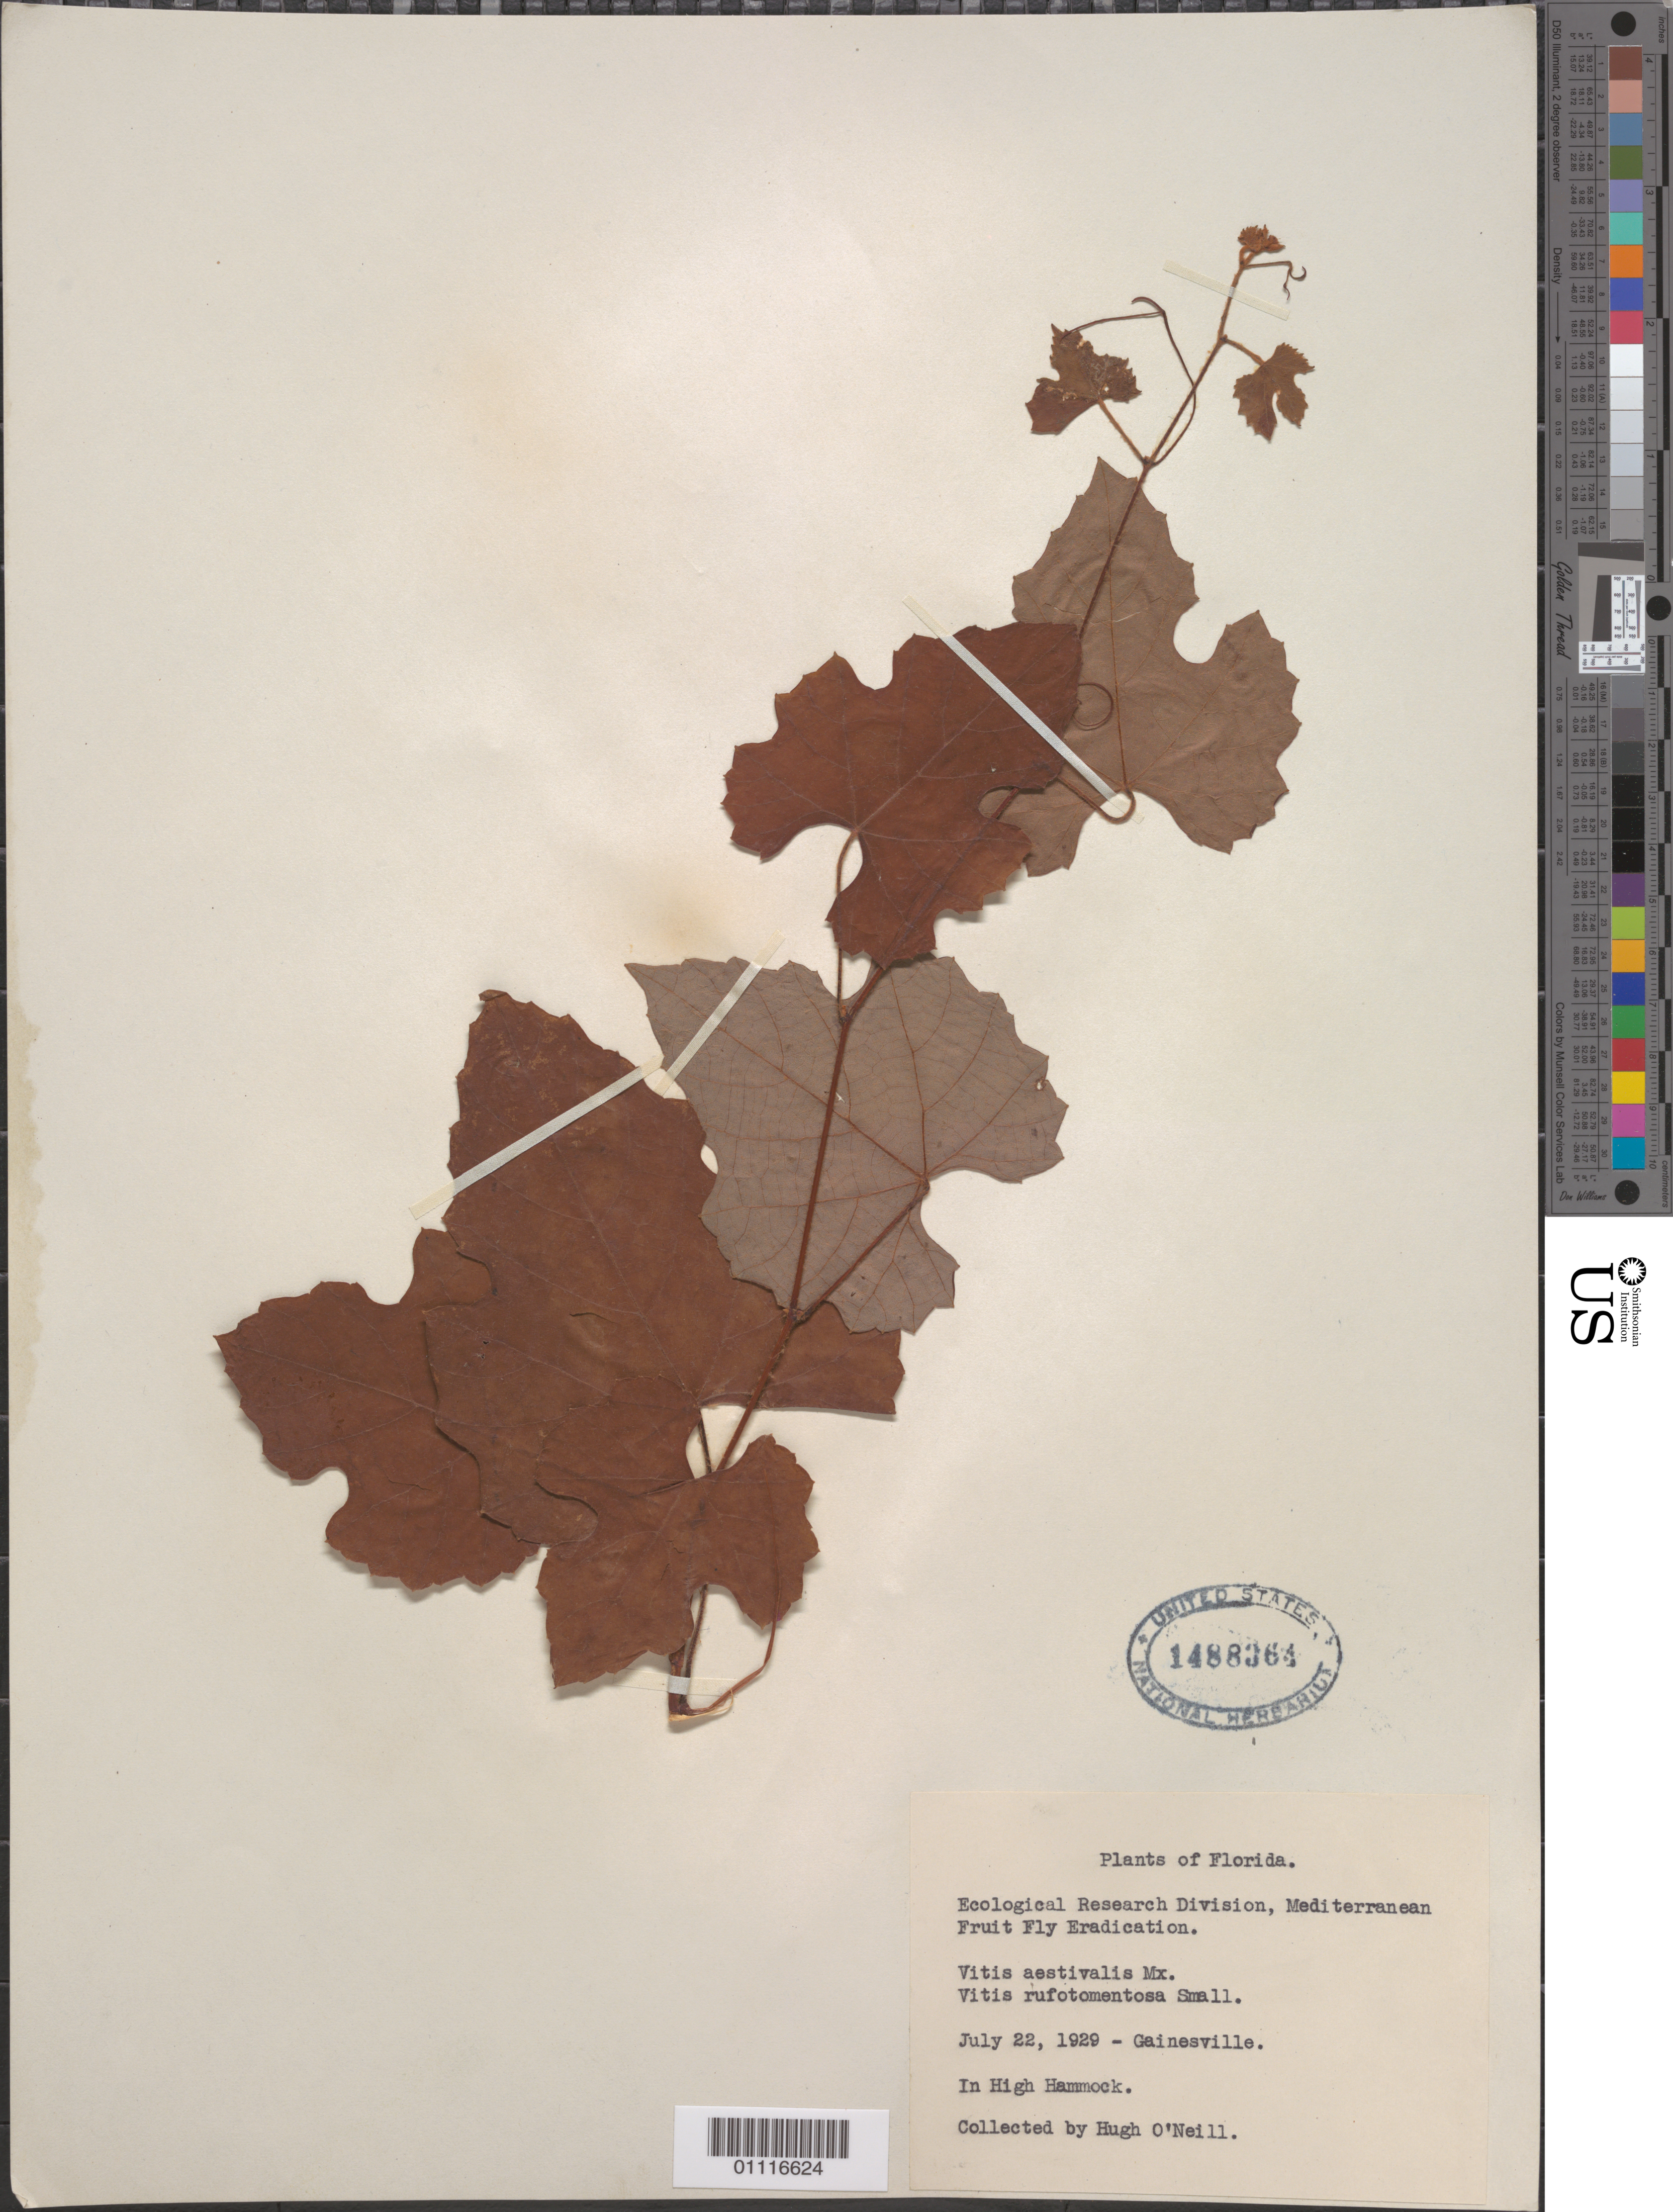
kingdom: Plantae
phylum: Tracheophyta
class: Magnoliopsida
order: Vitales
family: Vitaceae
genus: Vitis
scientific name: Vitis aestivalis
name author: Michx.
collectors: H. O'Neill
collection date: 1929-07-22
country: United States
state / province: Florida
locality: In High Hammock, Gainesville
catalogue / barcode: US 1488364